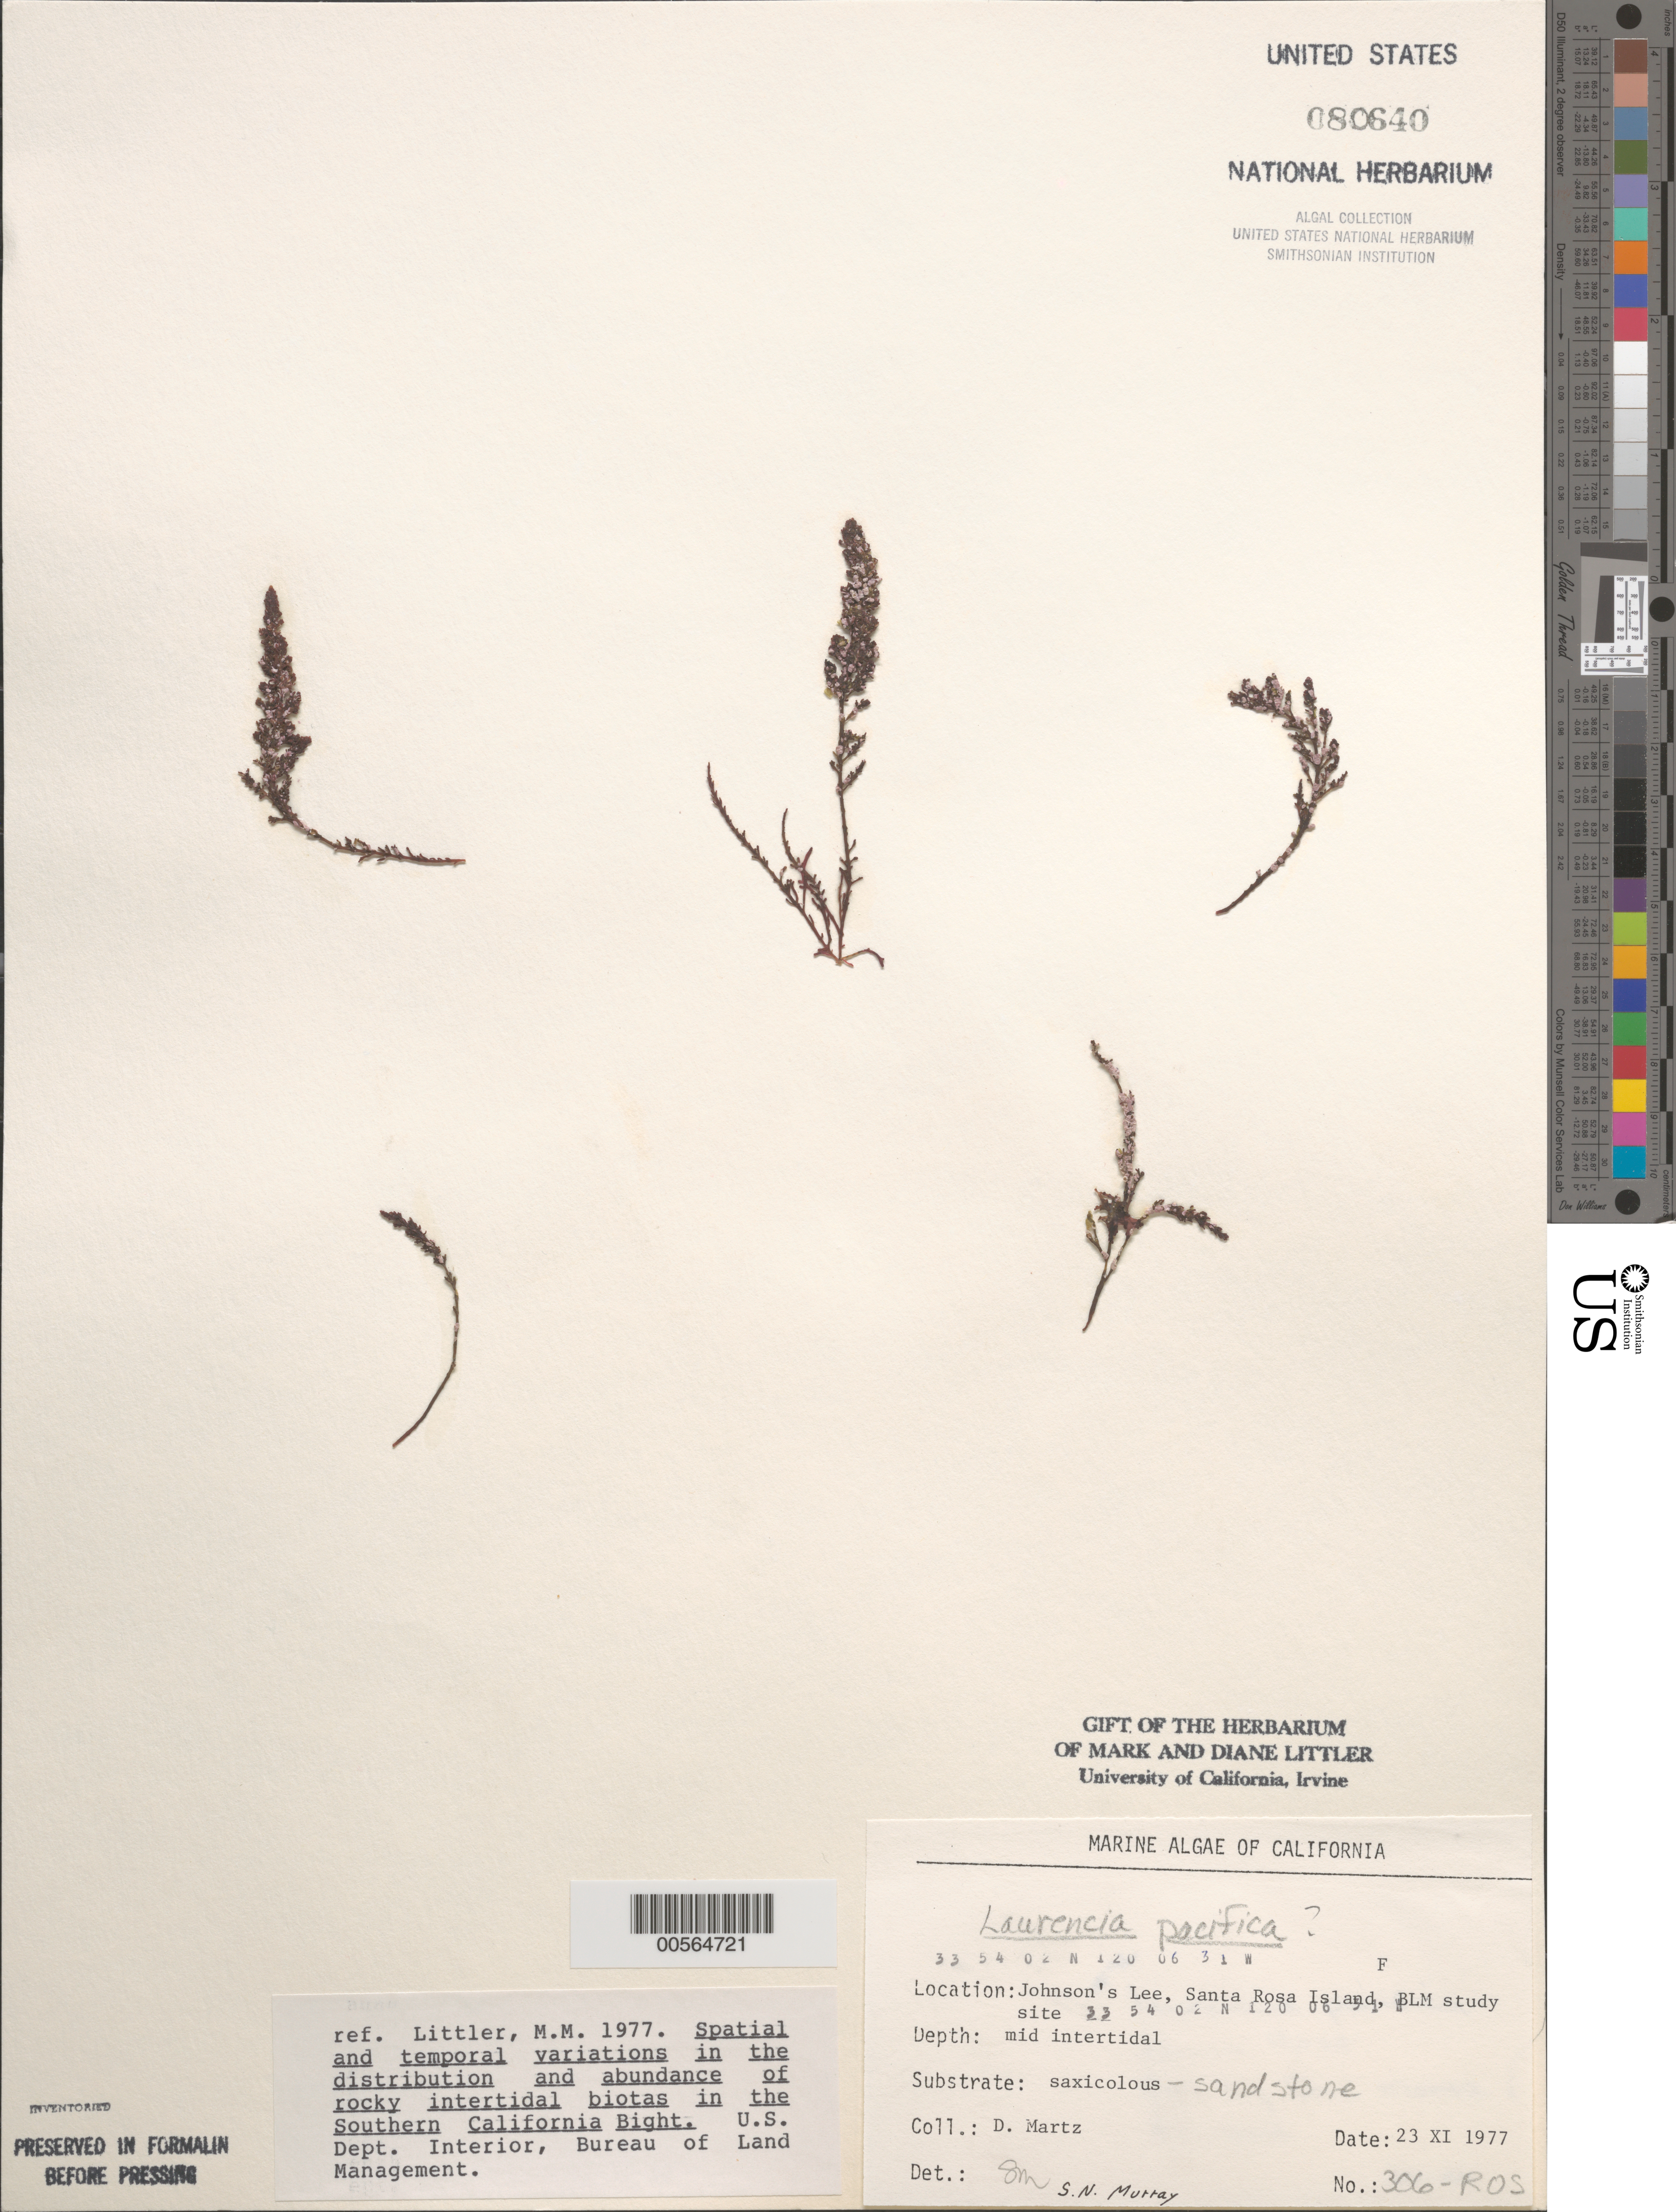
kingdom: Plantae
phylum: Rhodophyta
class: Florideophyceae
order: Ceramiales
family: Rhodomelaceae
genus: Laurencia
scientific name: Laurencia pacifica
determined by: Murray, S. N.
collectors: D. Martz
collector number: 306-ros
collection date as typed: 23 Nov 1977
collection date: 1977-11-23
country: United States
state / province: California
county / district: Santa Barbara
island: Santa Rosa Island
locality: Johnson's Lee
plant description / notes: BLM-SOCALBIGHT Rocky Intertidal Survey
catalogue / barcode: US 80640